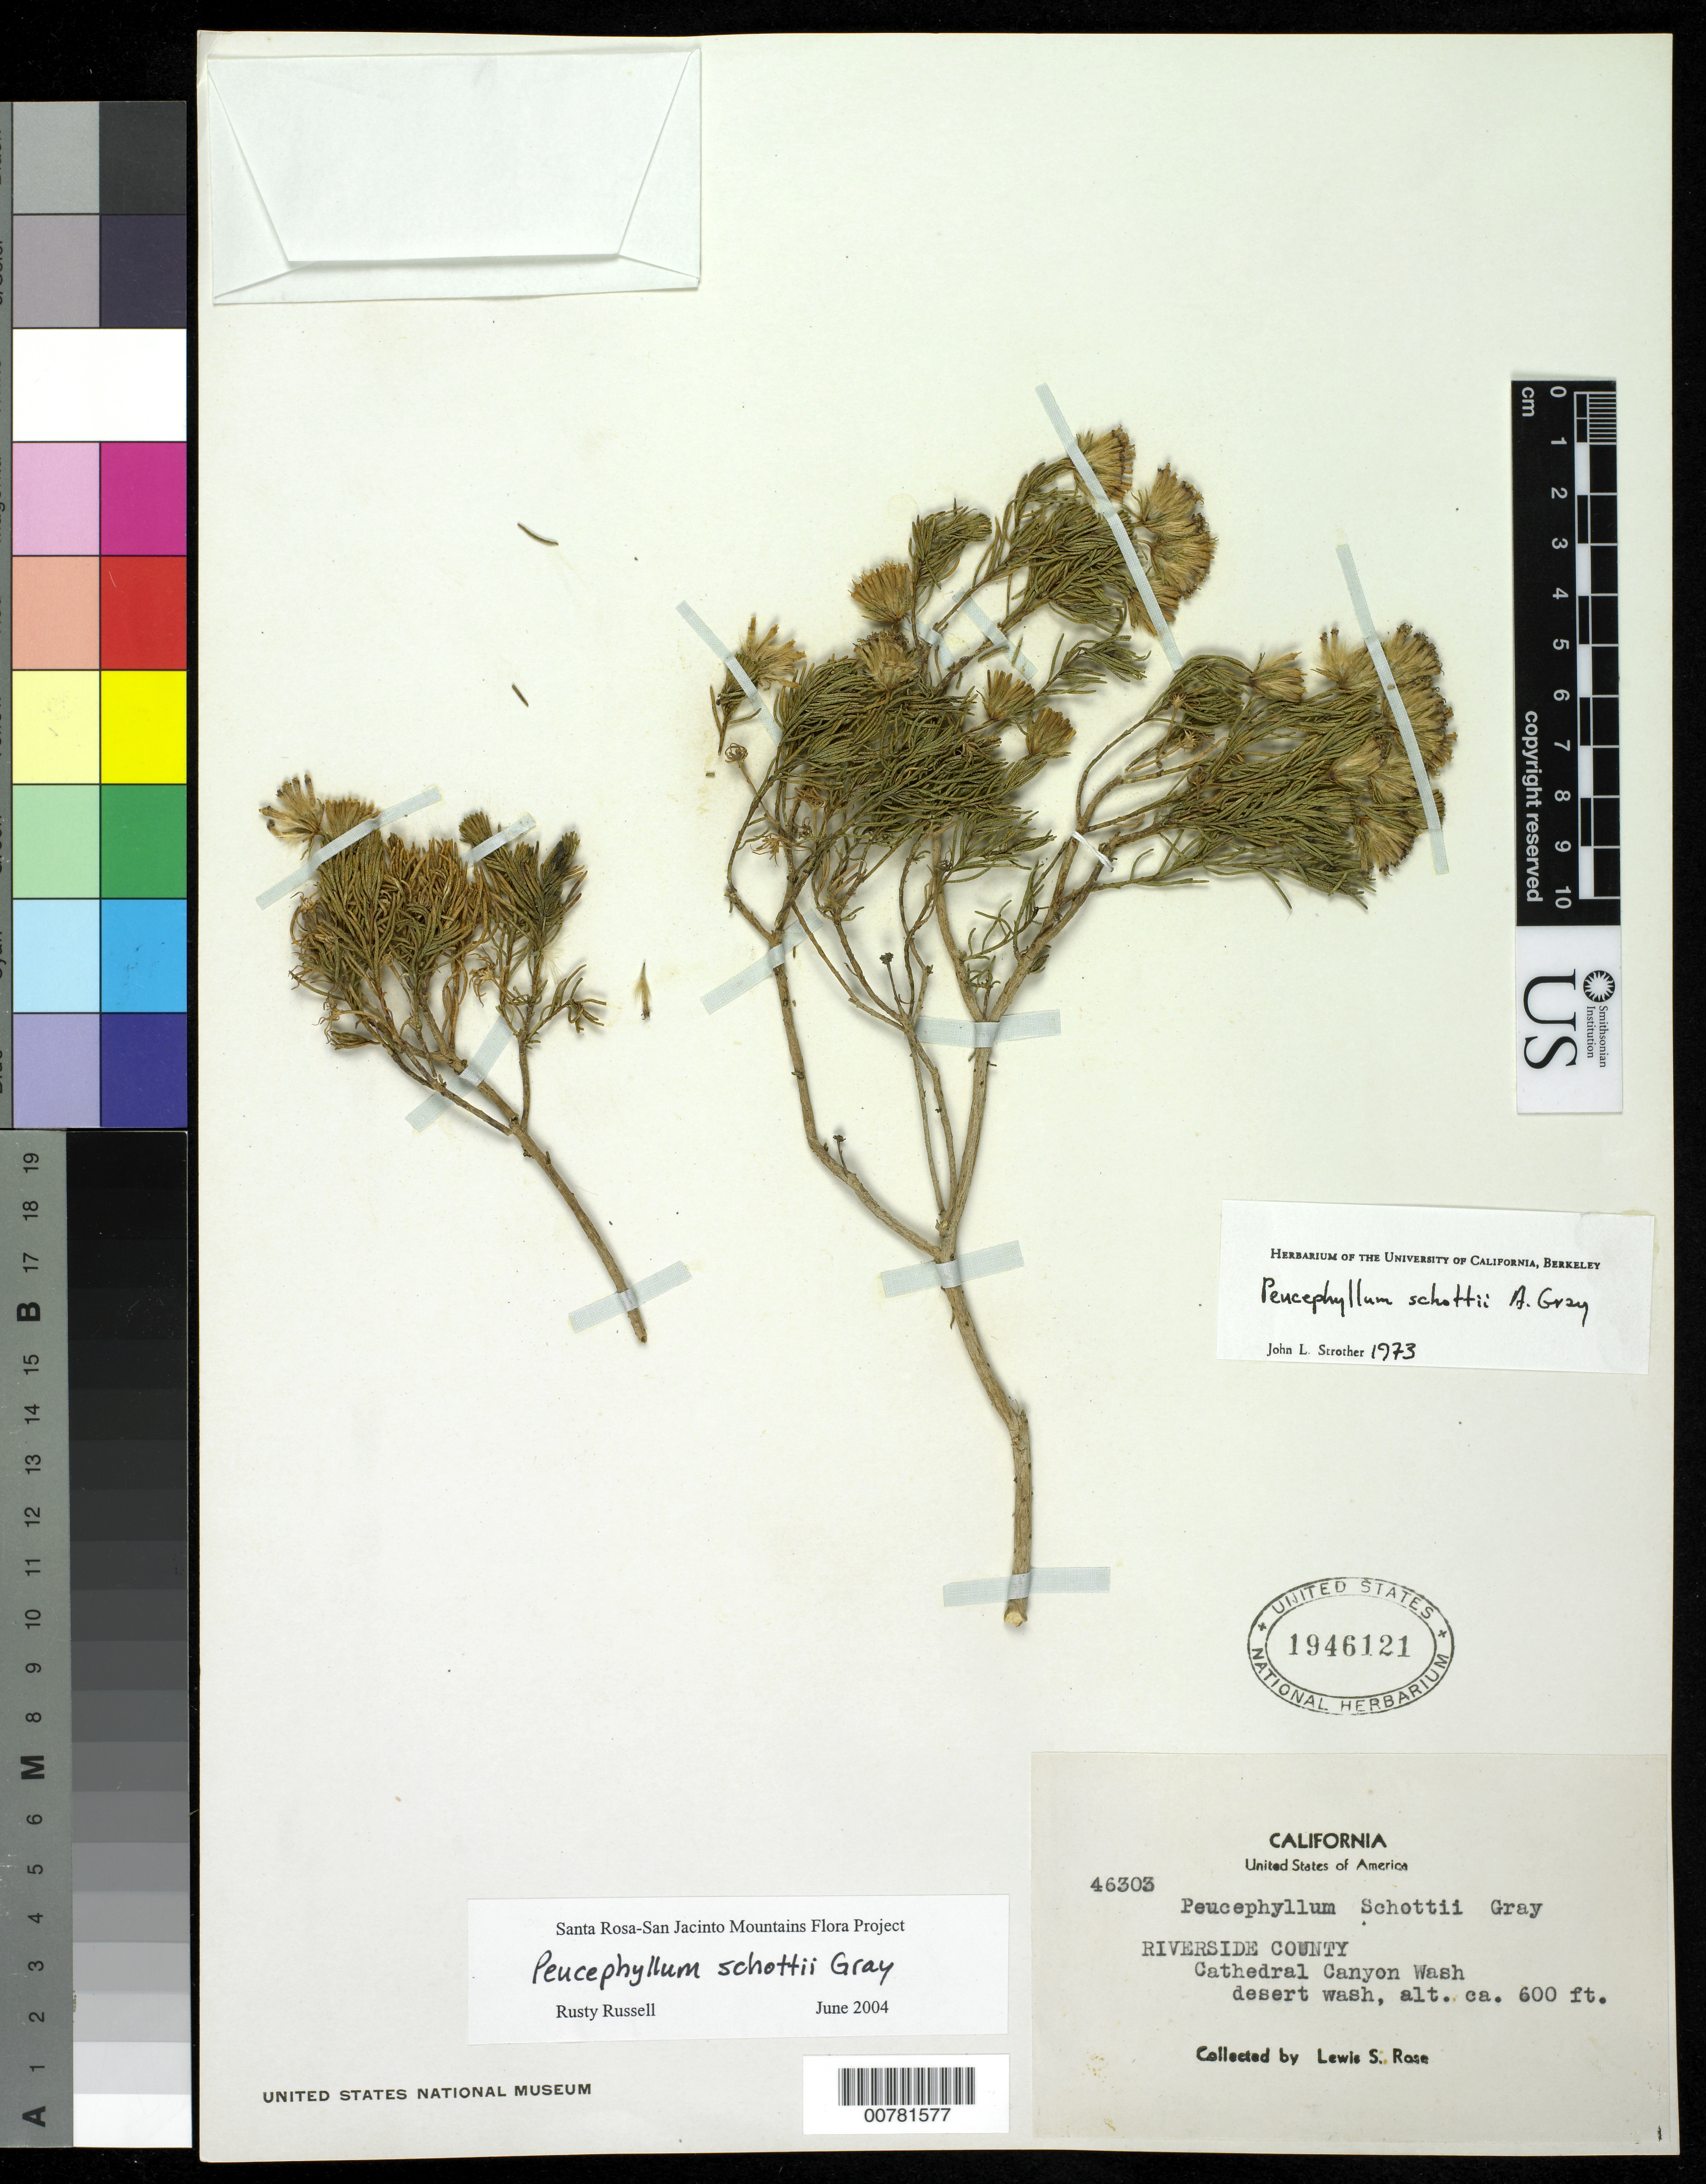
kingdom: Plantae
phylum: Tracheophyta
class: Magnoliopsida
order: Asterales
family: Asteraceae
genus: Peucephyllum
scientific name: Peucephyllum schottii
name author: A. Gray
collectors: L. S. Rose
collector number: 46303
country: United States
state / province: California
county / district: Riverside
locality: Riverside County, Cathedral Canyon Wash, desert wash.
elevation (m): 183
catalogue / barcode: US 1946121